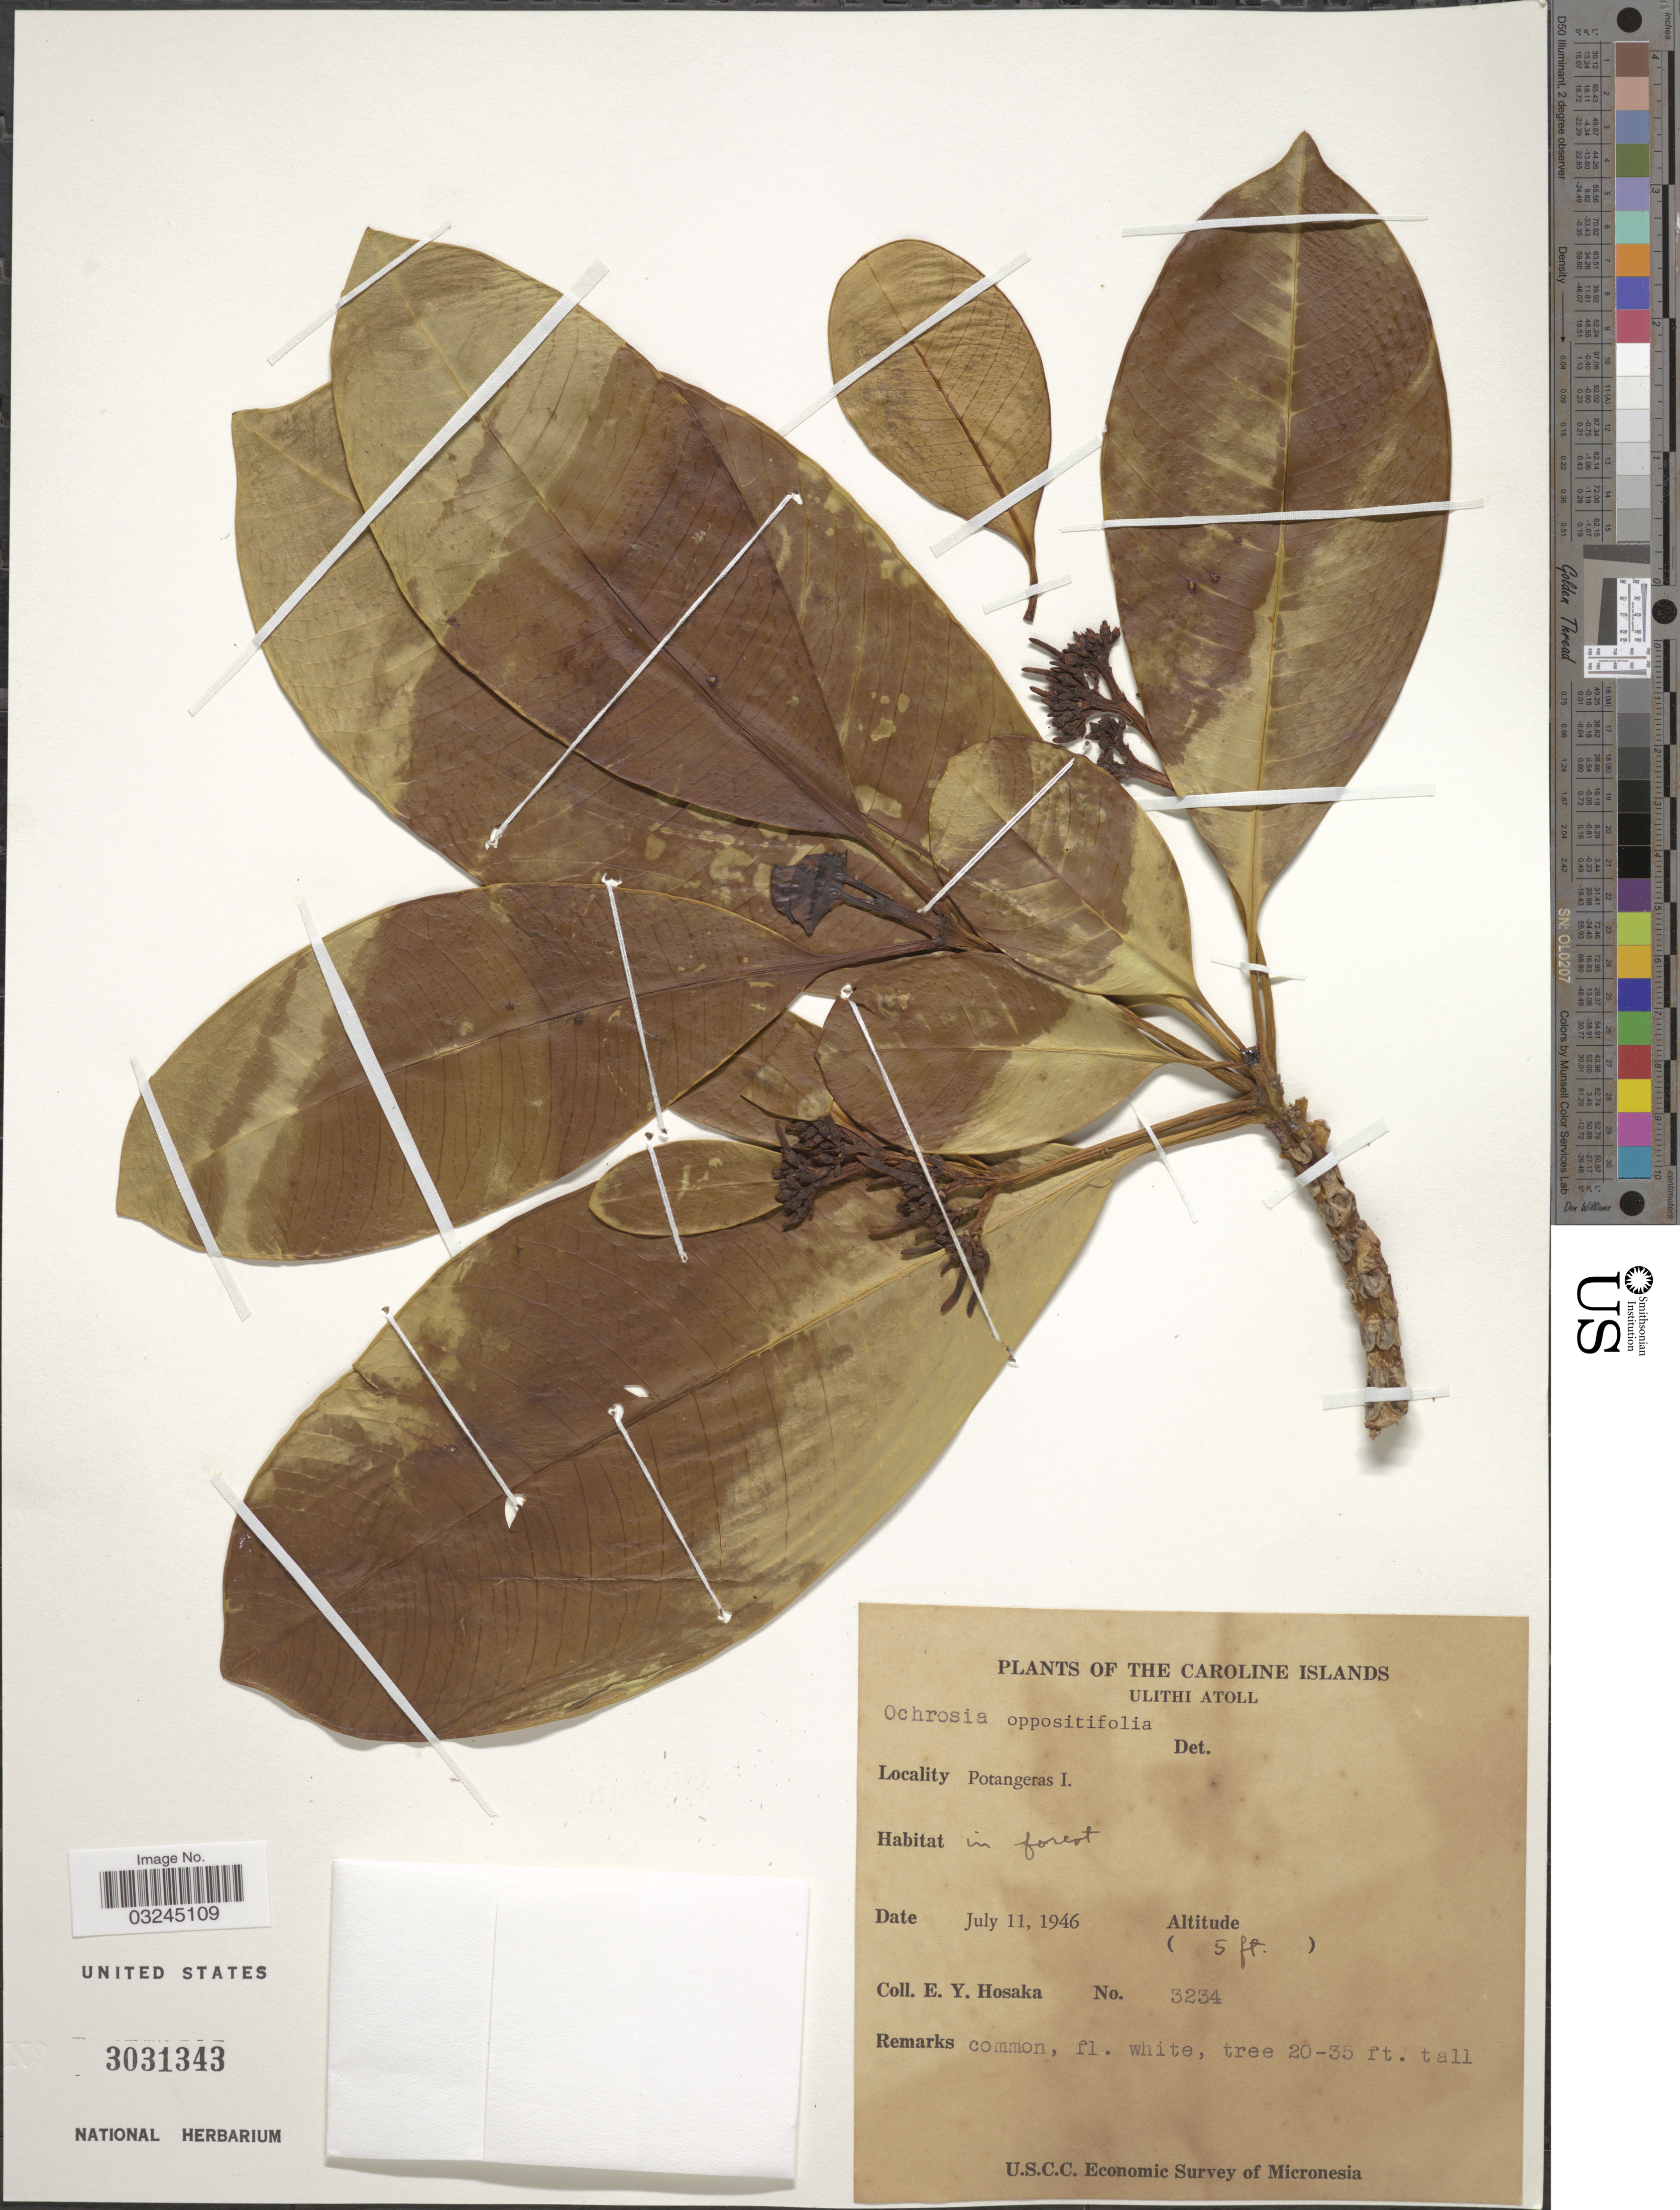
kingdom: Plantae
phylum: Tracheophyta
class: Magnoliopsida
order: Gentianales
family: Apocynaceae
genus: Ochrosia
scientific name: Ochrosia oppositifolia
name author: (Lam.) K. Schum.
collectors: E. Y. Hosaka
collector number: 3234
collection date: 1946-07-11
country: Micronesia, Federated States of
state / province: Yap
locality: The Caroline Islands. Ulithi Atoll. Potangeras I.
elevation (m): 2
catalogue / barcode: US 3031343